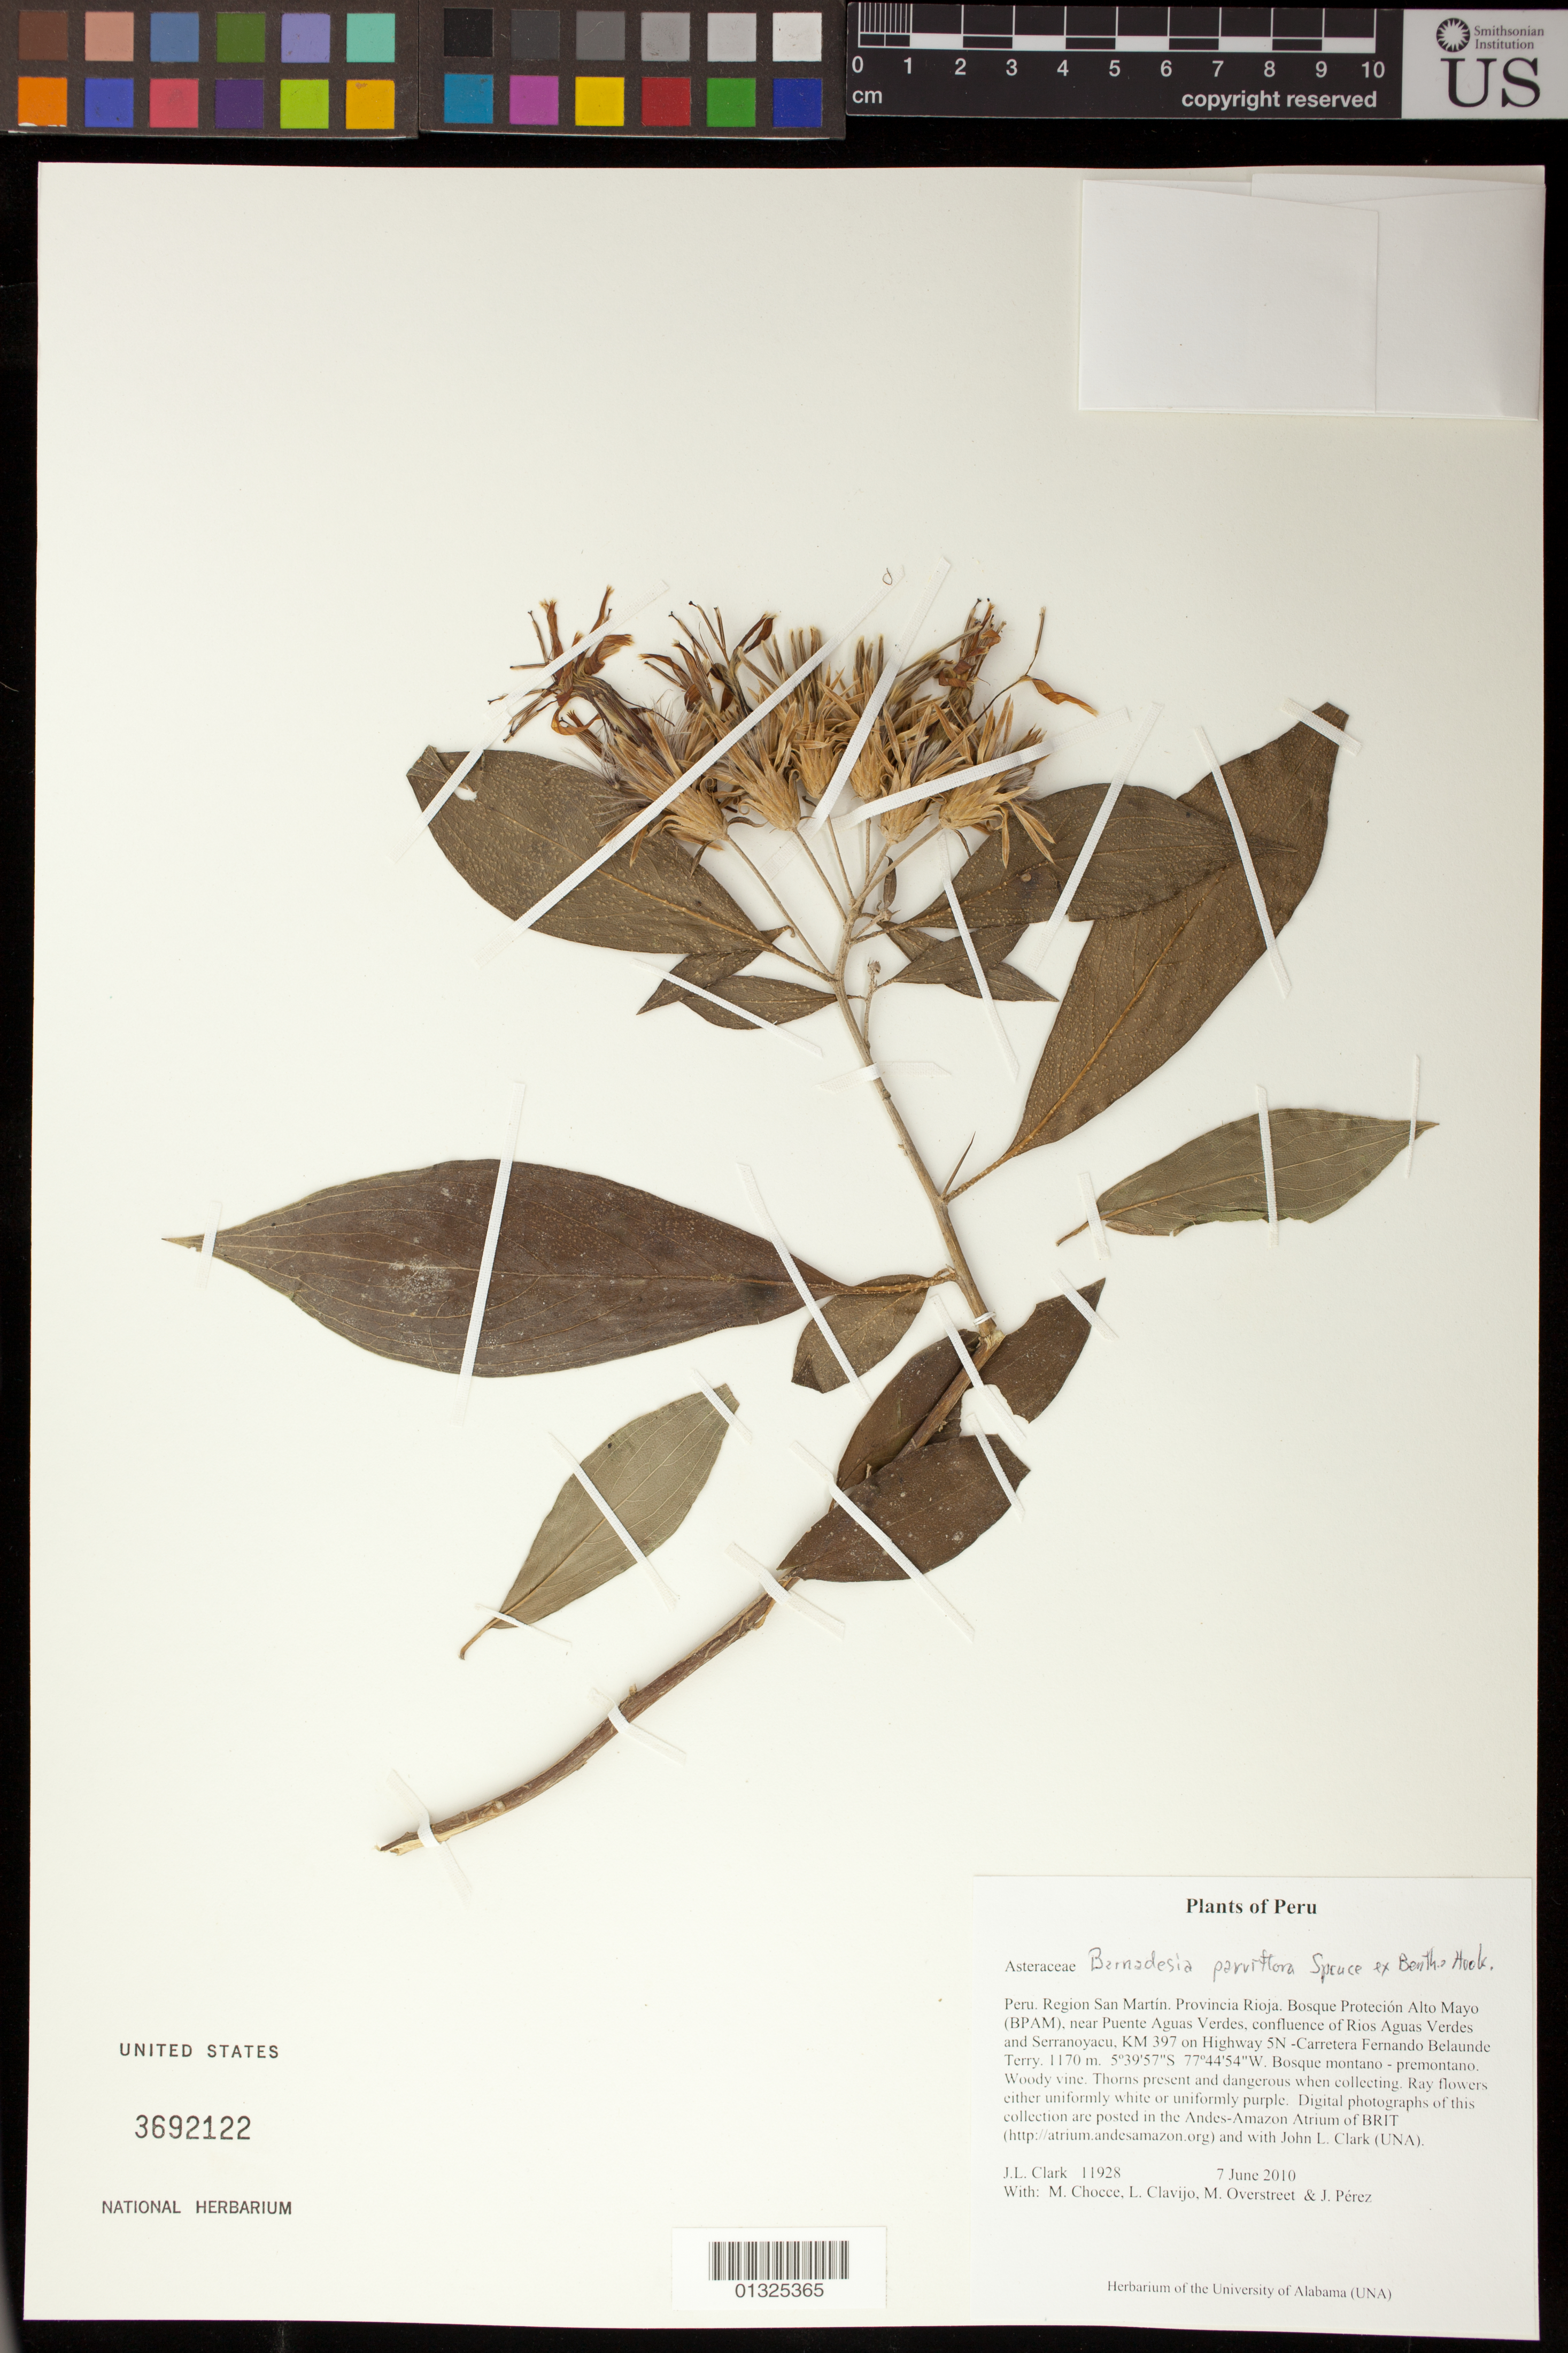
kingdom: Plantae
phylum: Tracheophyta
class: Magnoliopsida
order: Asterales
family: Asteraceae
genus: Barnadesia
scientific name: Barnadesia parviflora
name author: Spruce ex Benth. & Hook. f.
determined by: Robinson, Harold E., (US)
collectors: J. L. Clark, M. Chocce, L. Clavijo, M. Overstreet & J. Perez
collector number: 11928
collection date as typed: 07 Jun 2010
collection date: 2010-06-07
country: Peru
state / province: San Martín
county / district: Rioja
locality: Provincia San Martin. Bosque Protecion Alto Mayo (BPAM), near Puente Aguas Verdes, confluence of Rios Aguas Verdes and Serranoyacu, KM 397 on Highway 5N-Carretera Fernando Belaunde Terry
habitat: Bosque montano-premontano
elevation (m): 1170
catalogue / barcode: US 3692122